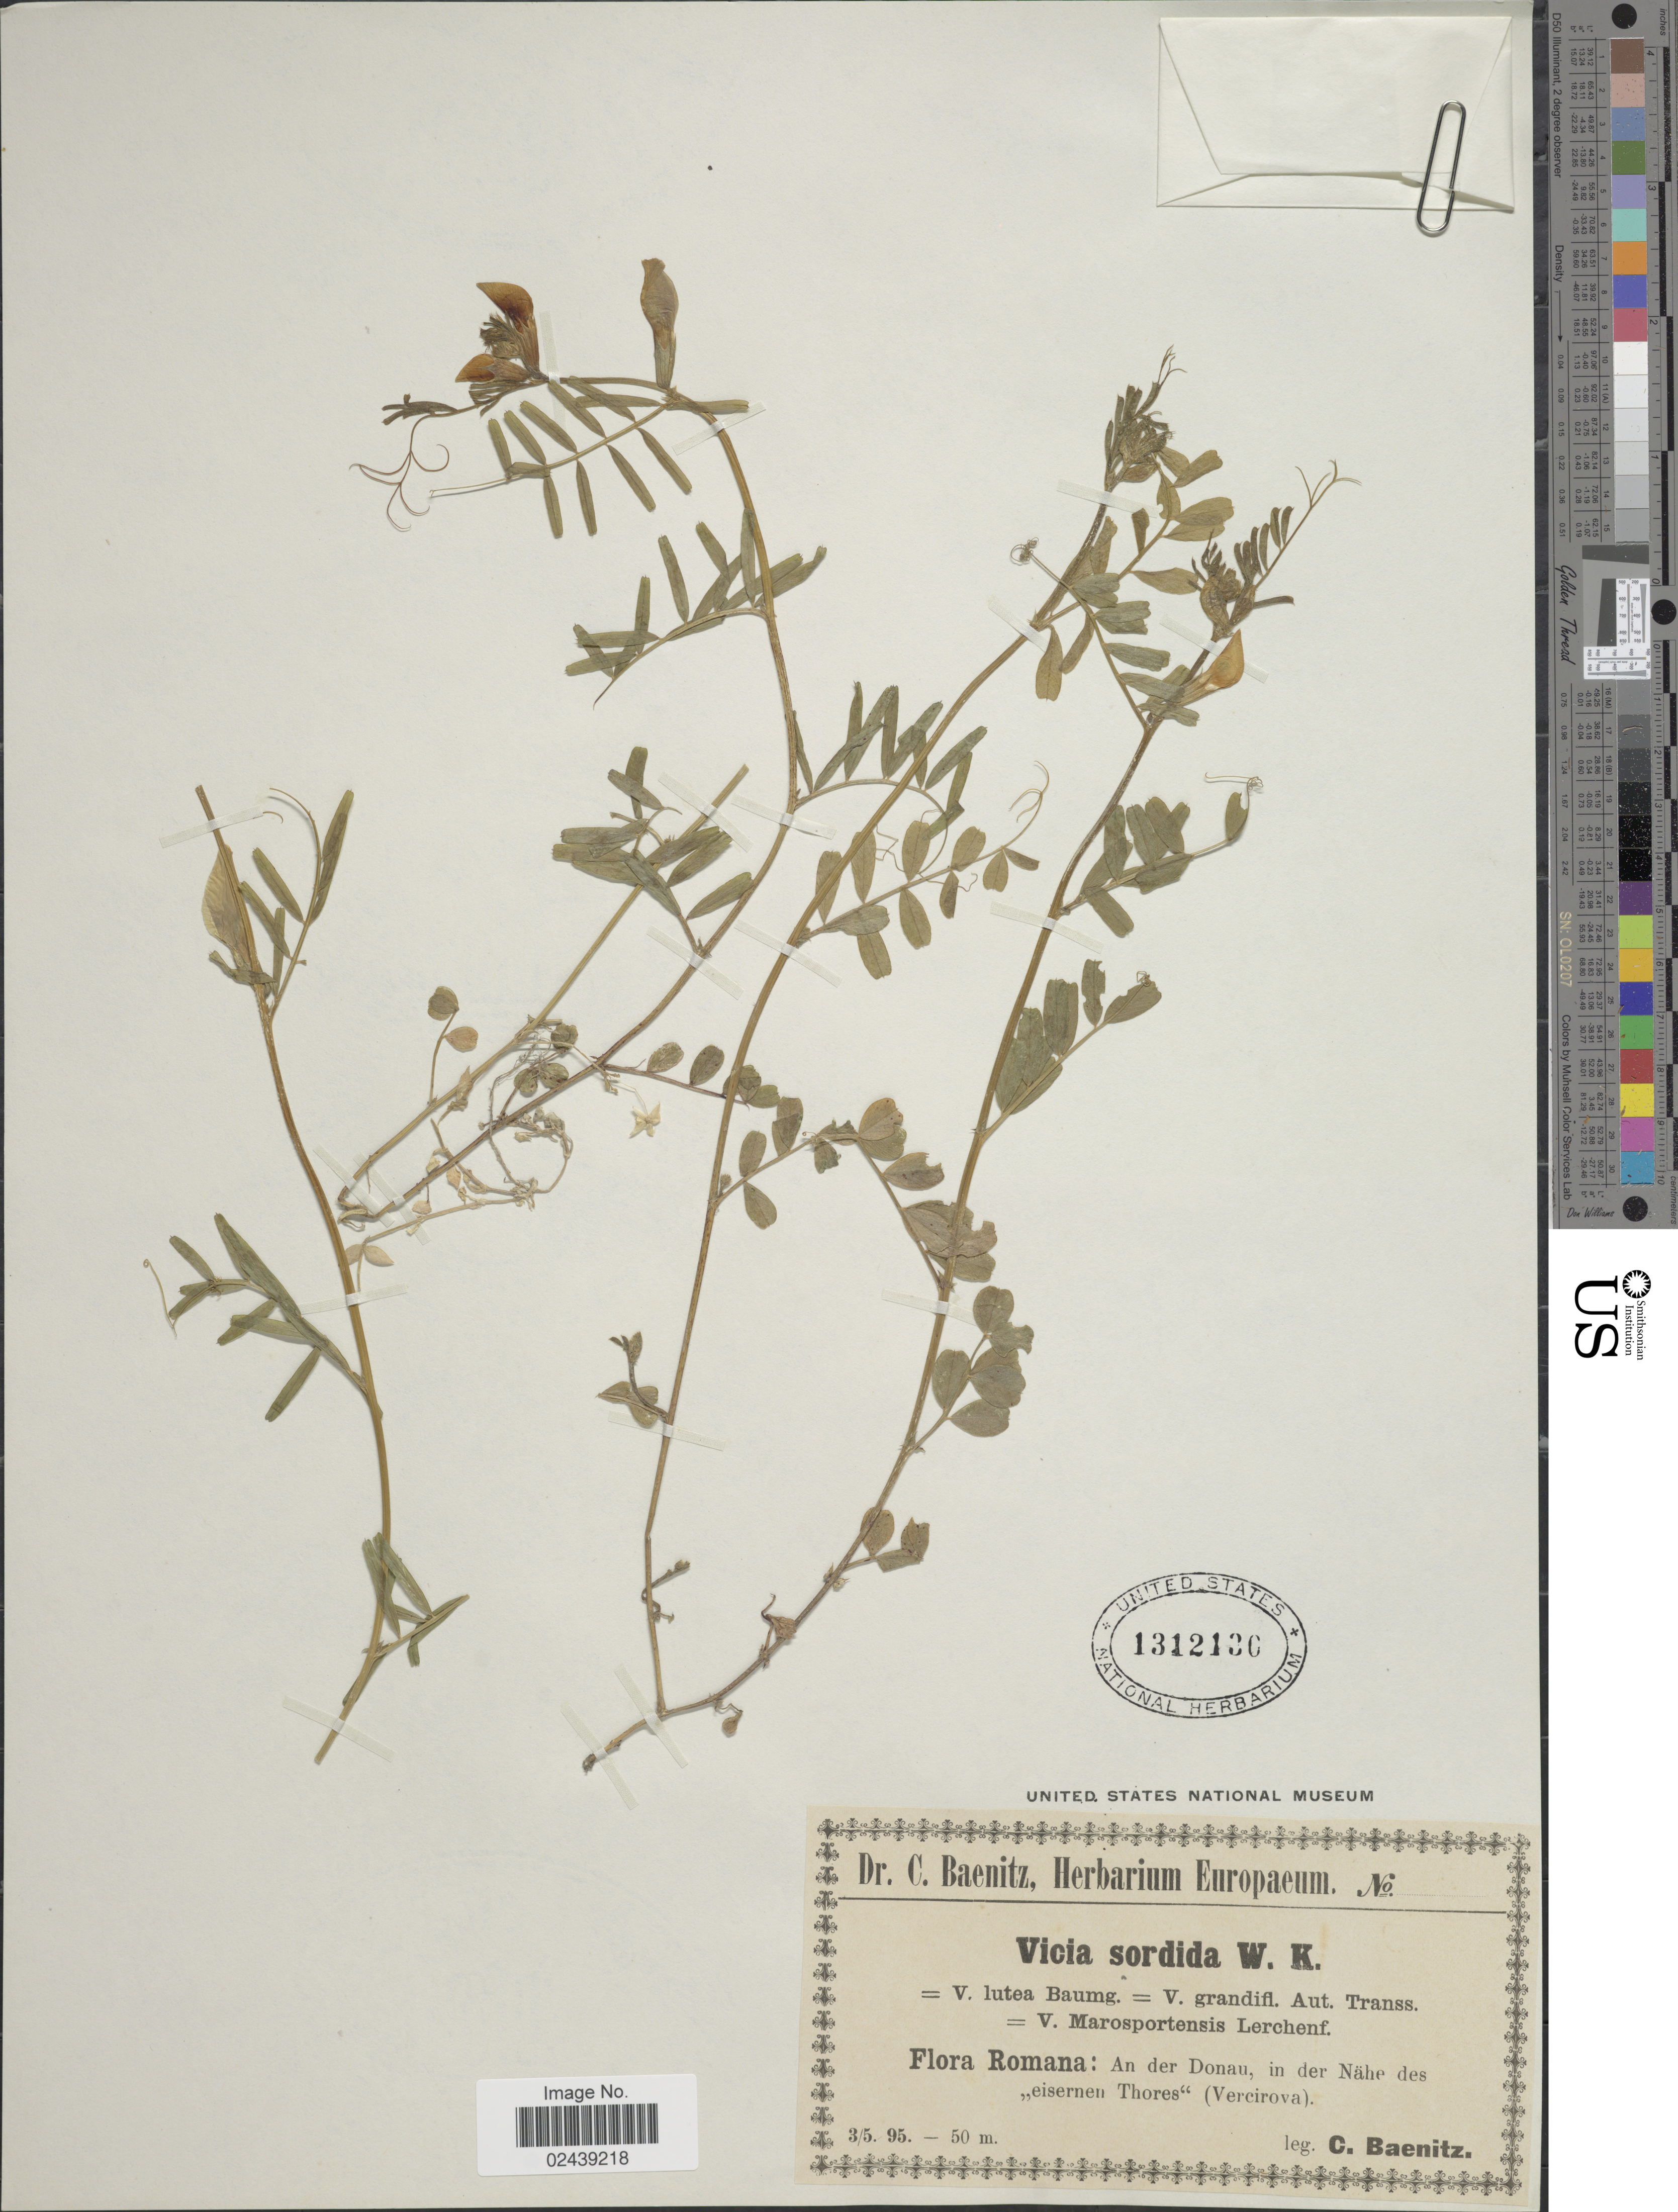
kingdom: Plantae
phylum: Tracheophyta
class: Magnoliopsida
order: Fabales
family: Fabaceae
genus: Vicia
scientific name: Vicia sordida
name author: Waldst. & Kit.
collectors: C. G. Baenitz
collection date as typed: Transcribed d/m/y: 3/5/95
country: Romania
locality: Romana: An der Dobnau, in der Nahe des eisernen Thores (Vercirova)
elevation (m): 50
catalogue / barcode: US 1312130